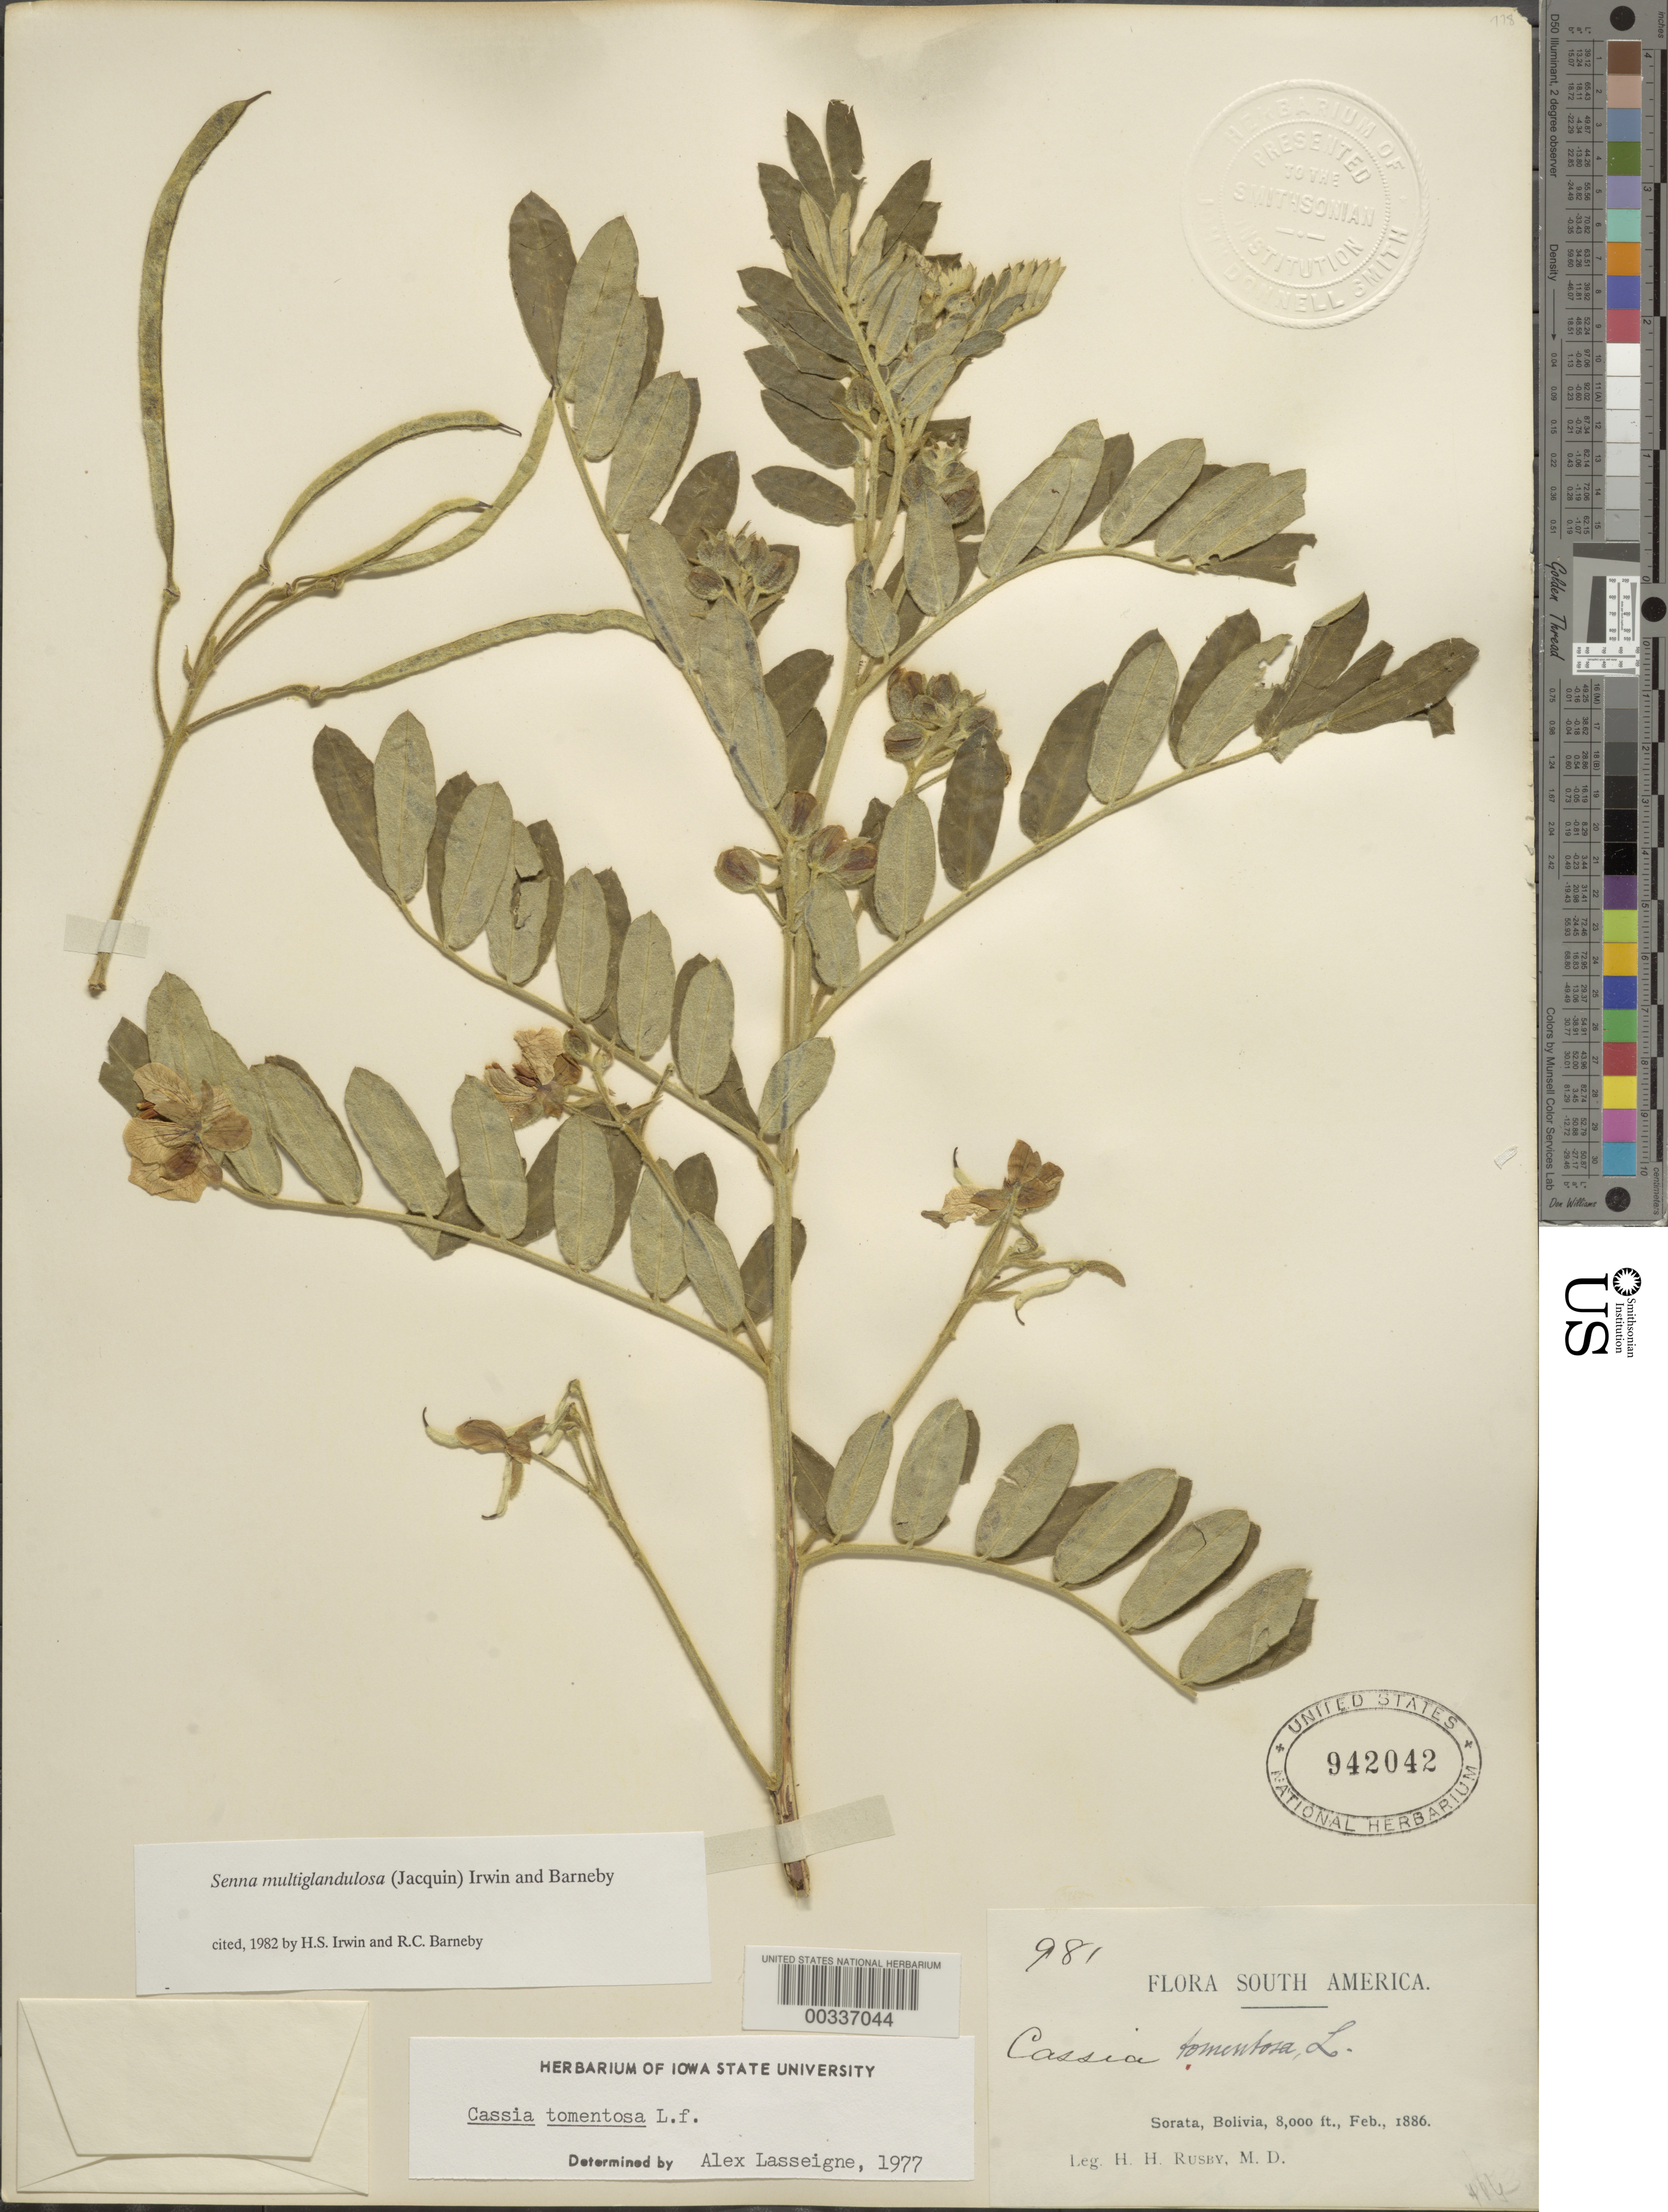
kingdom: Plantae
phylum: Tracheophyta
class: Magnoliopsida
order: Fabales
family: Fabaceae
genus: Senna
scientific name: Senna multiglandulosa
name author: (Jacq.) H.S. Irwin & Barneby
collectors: H. H. Rusby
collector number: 981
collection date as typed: Feb., 1886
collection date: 1886-02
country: Bolivia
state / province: La Páz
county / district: Larecaja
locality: Sorata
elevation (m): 2438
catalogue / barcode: US 942042